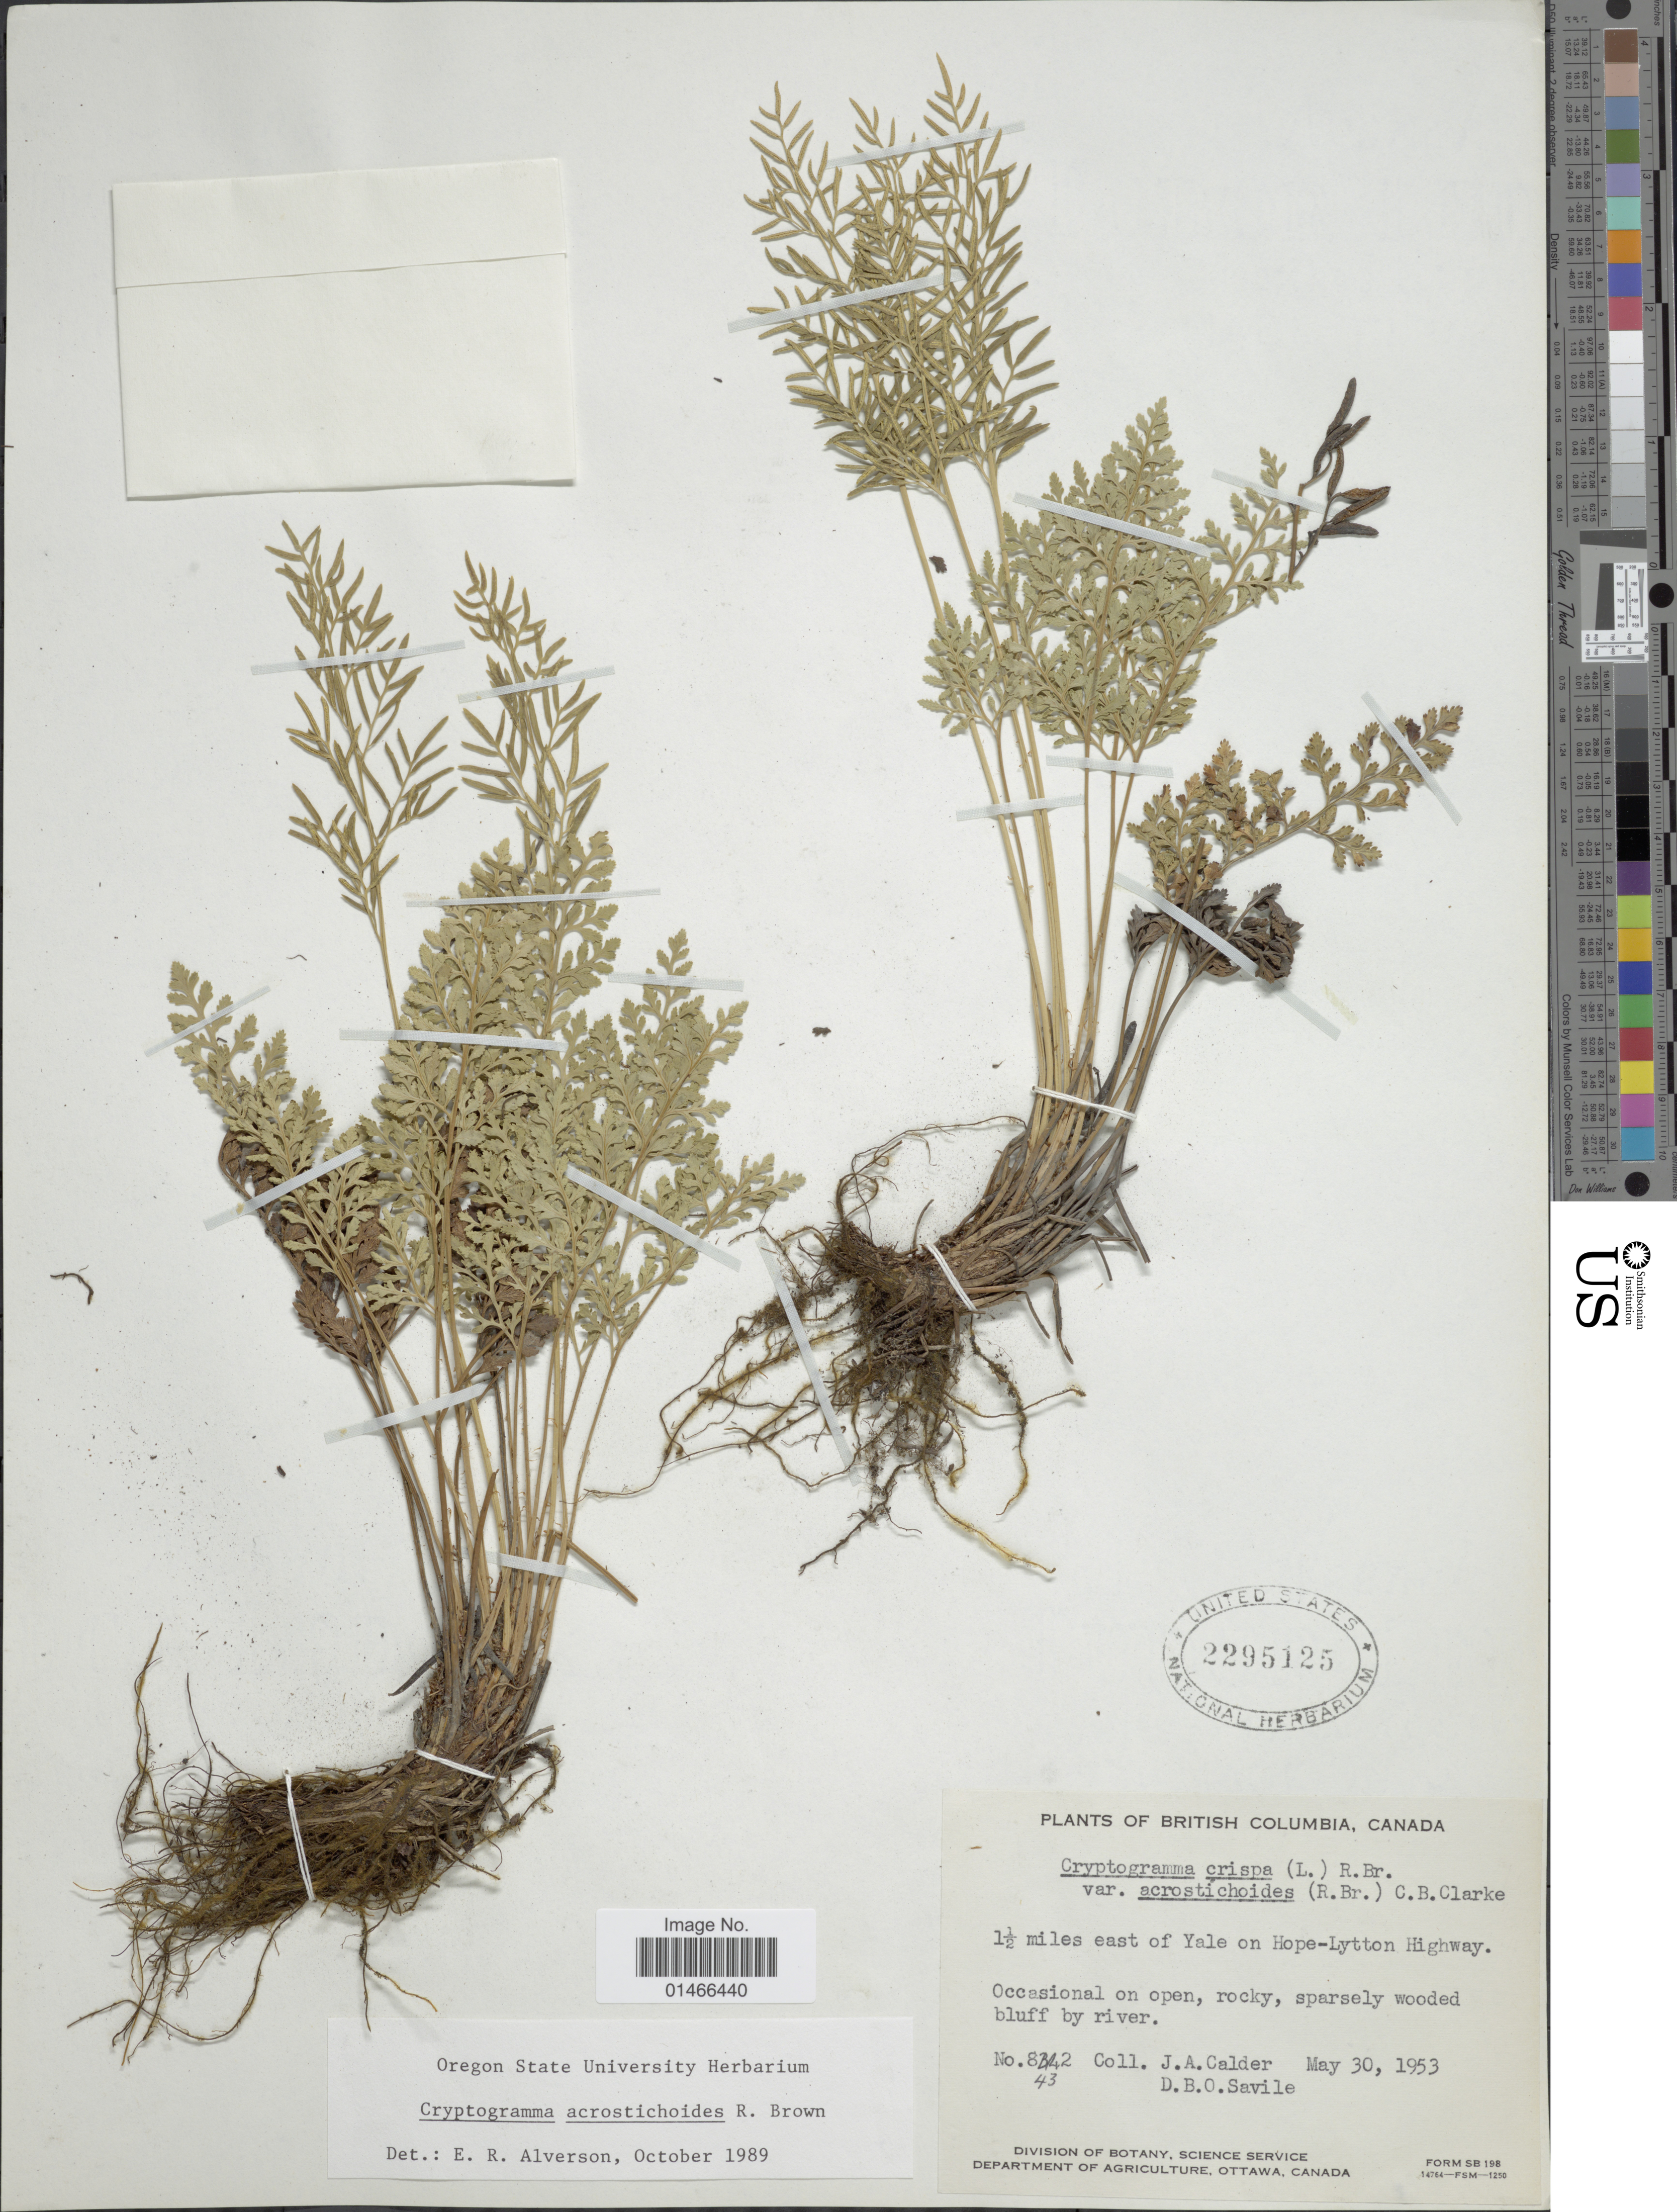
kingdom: Plantae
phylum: Tracheophyta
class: Polypodiopsida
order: Polypodiales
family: Pteridaceae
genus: Cryptogramma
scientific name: Cryptogramma acrostichoides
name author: R. Br.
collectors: J. A. Calder & D. Savile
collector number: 8432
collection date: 1953-05-30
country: Canada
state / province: British Columbia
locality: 1½ miles east of Yale on Hope-Lytton Highway. Occasional on open, rocky, sparsely wooded bluff by river.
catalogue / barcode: US 2295125